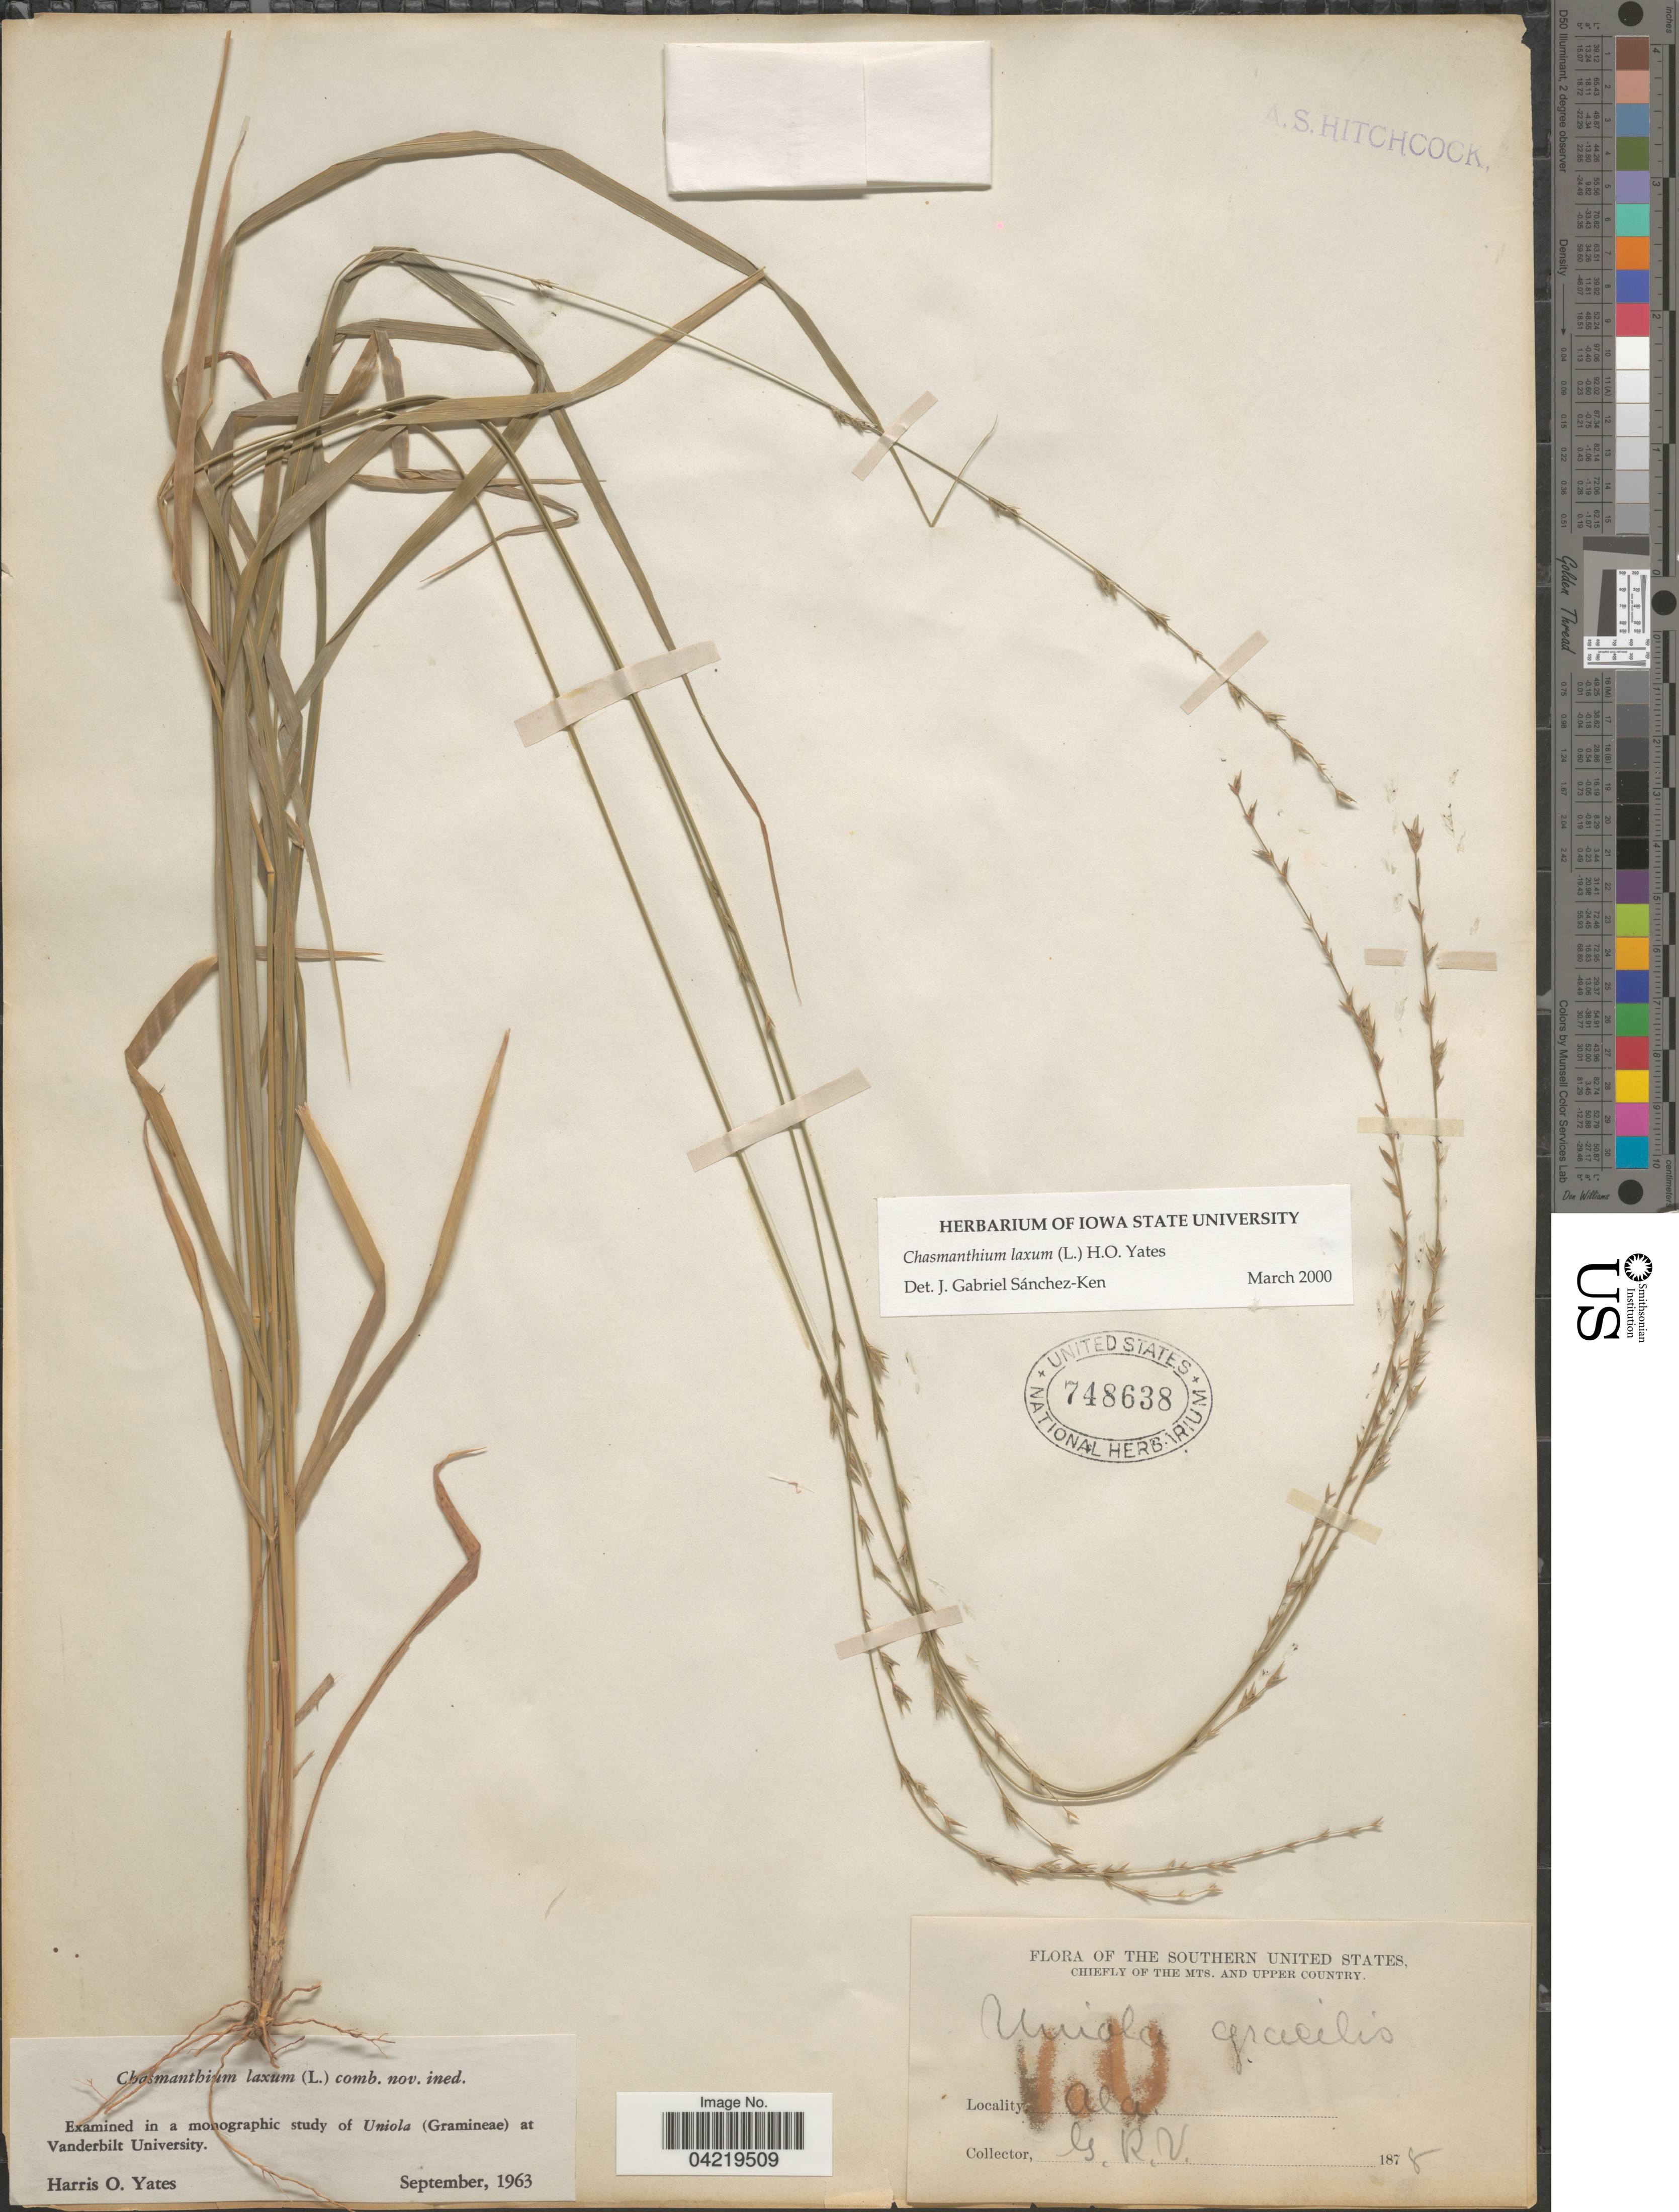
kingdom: Plantae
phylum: Tracheophyta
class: Liliopsida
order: Poales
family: Poaceae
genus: Chasmanthium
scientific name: Chasmanthium laxum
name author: (L.) H.O. Yates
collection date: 1878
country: United States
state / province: Alabama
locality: The Southern United States chiefly of the mts. and upper country.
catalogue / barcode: US 748638